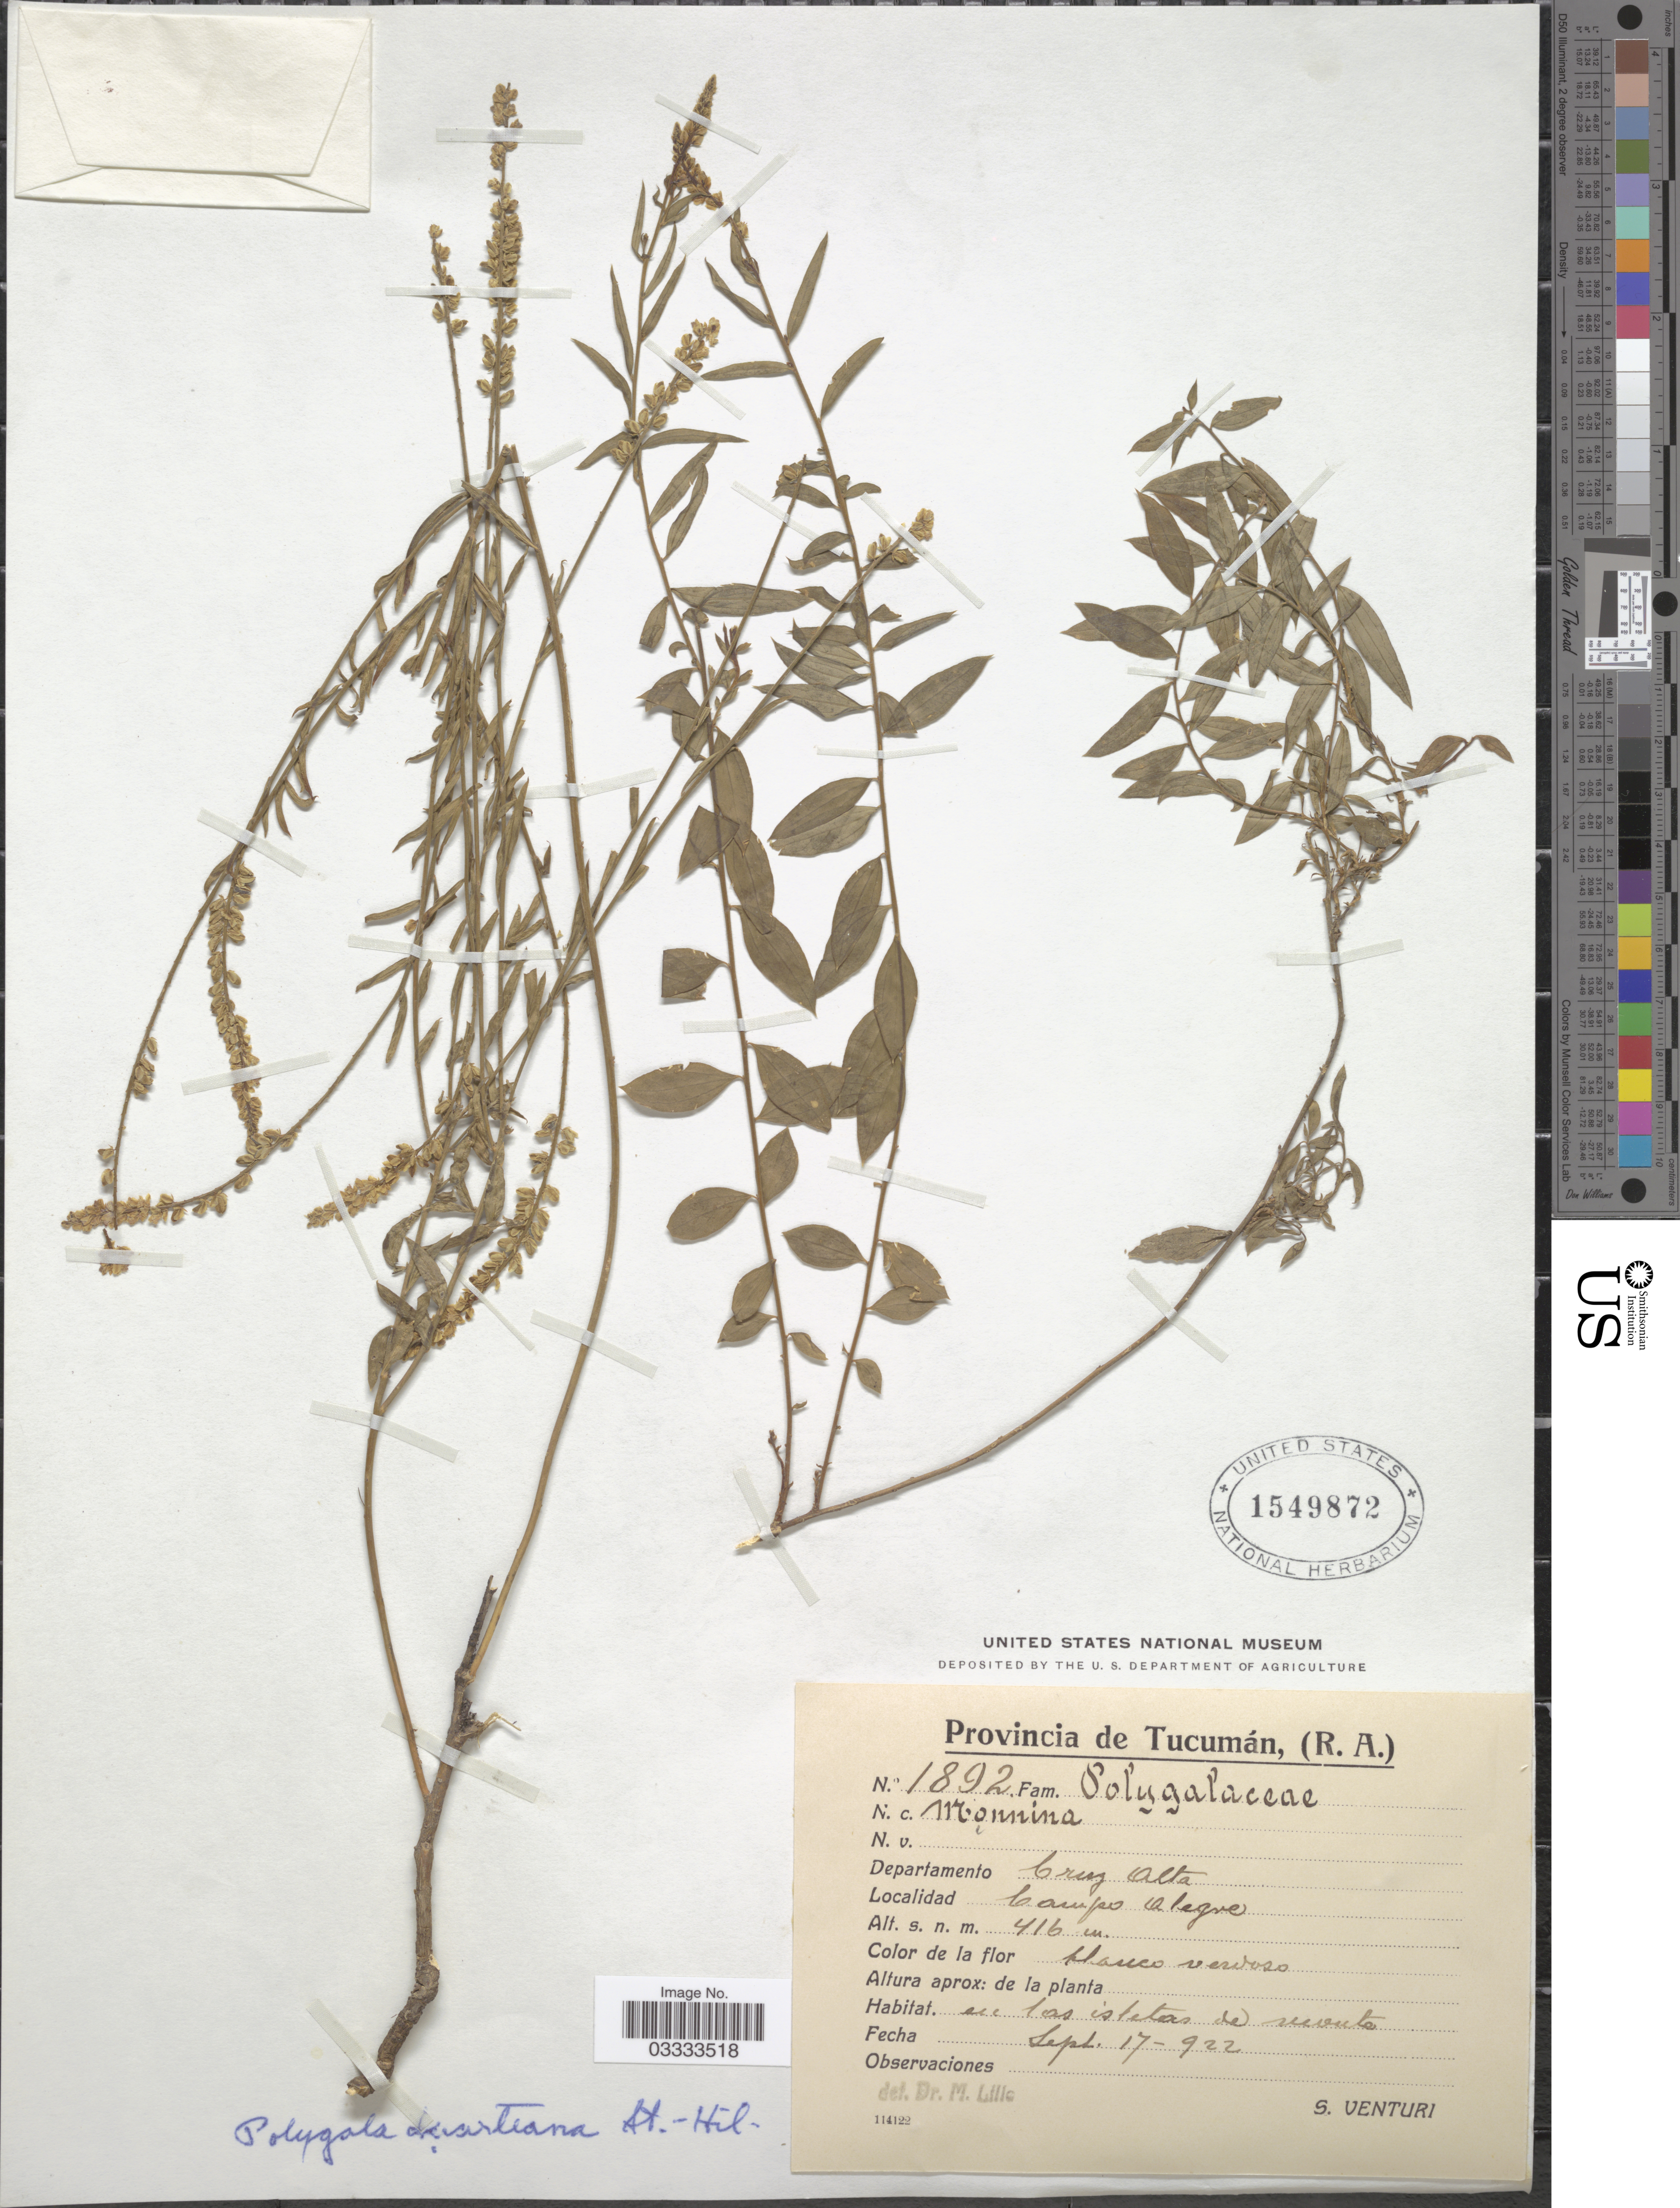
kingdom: Plantae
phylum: Tracheophyta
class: Magnoliopsida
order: Fabales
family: Polygalaceae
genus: Polygala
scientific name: Polygala duarteana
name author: A. St.-Hil. & Moq.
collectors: S. Venturi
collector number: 1892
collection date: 1922-09-17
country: Argentina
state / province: Tucuman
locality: Departamento Cruz Alta. Camp Alegre.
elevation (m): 416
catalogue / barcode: US 1549872